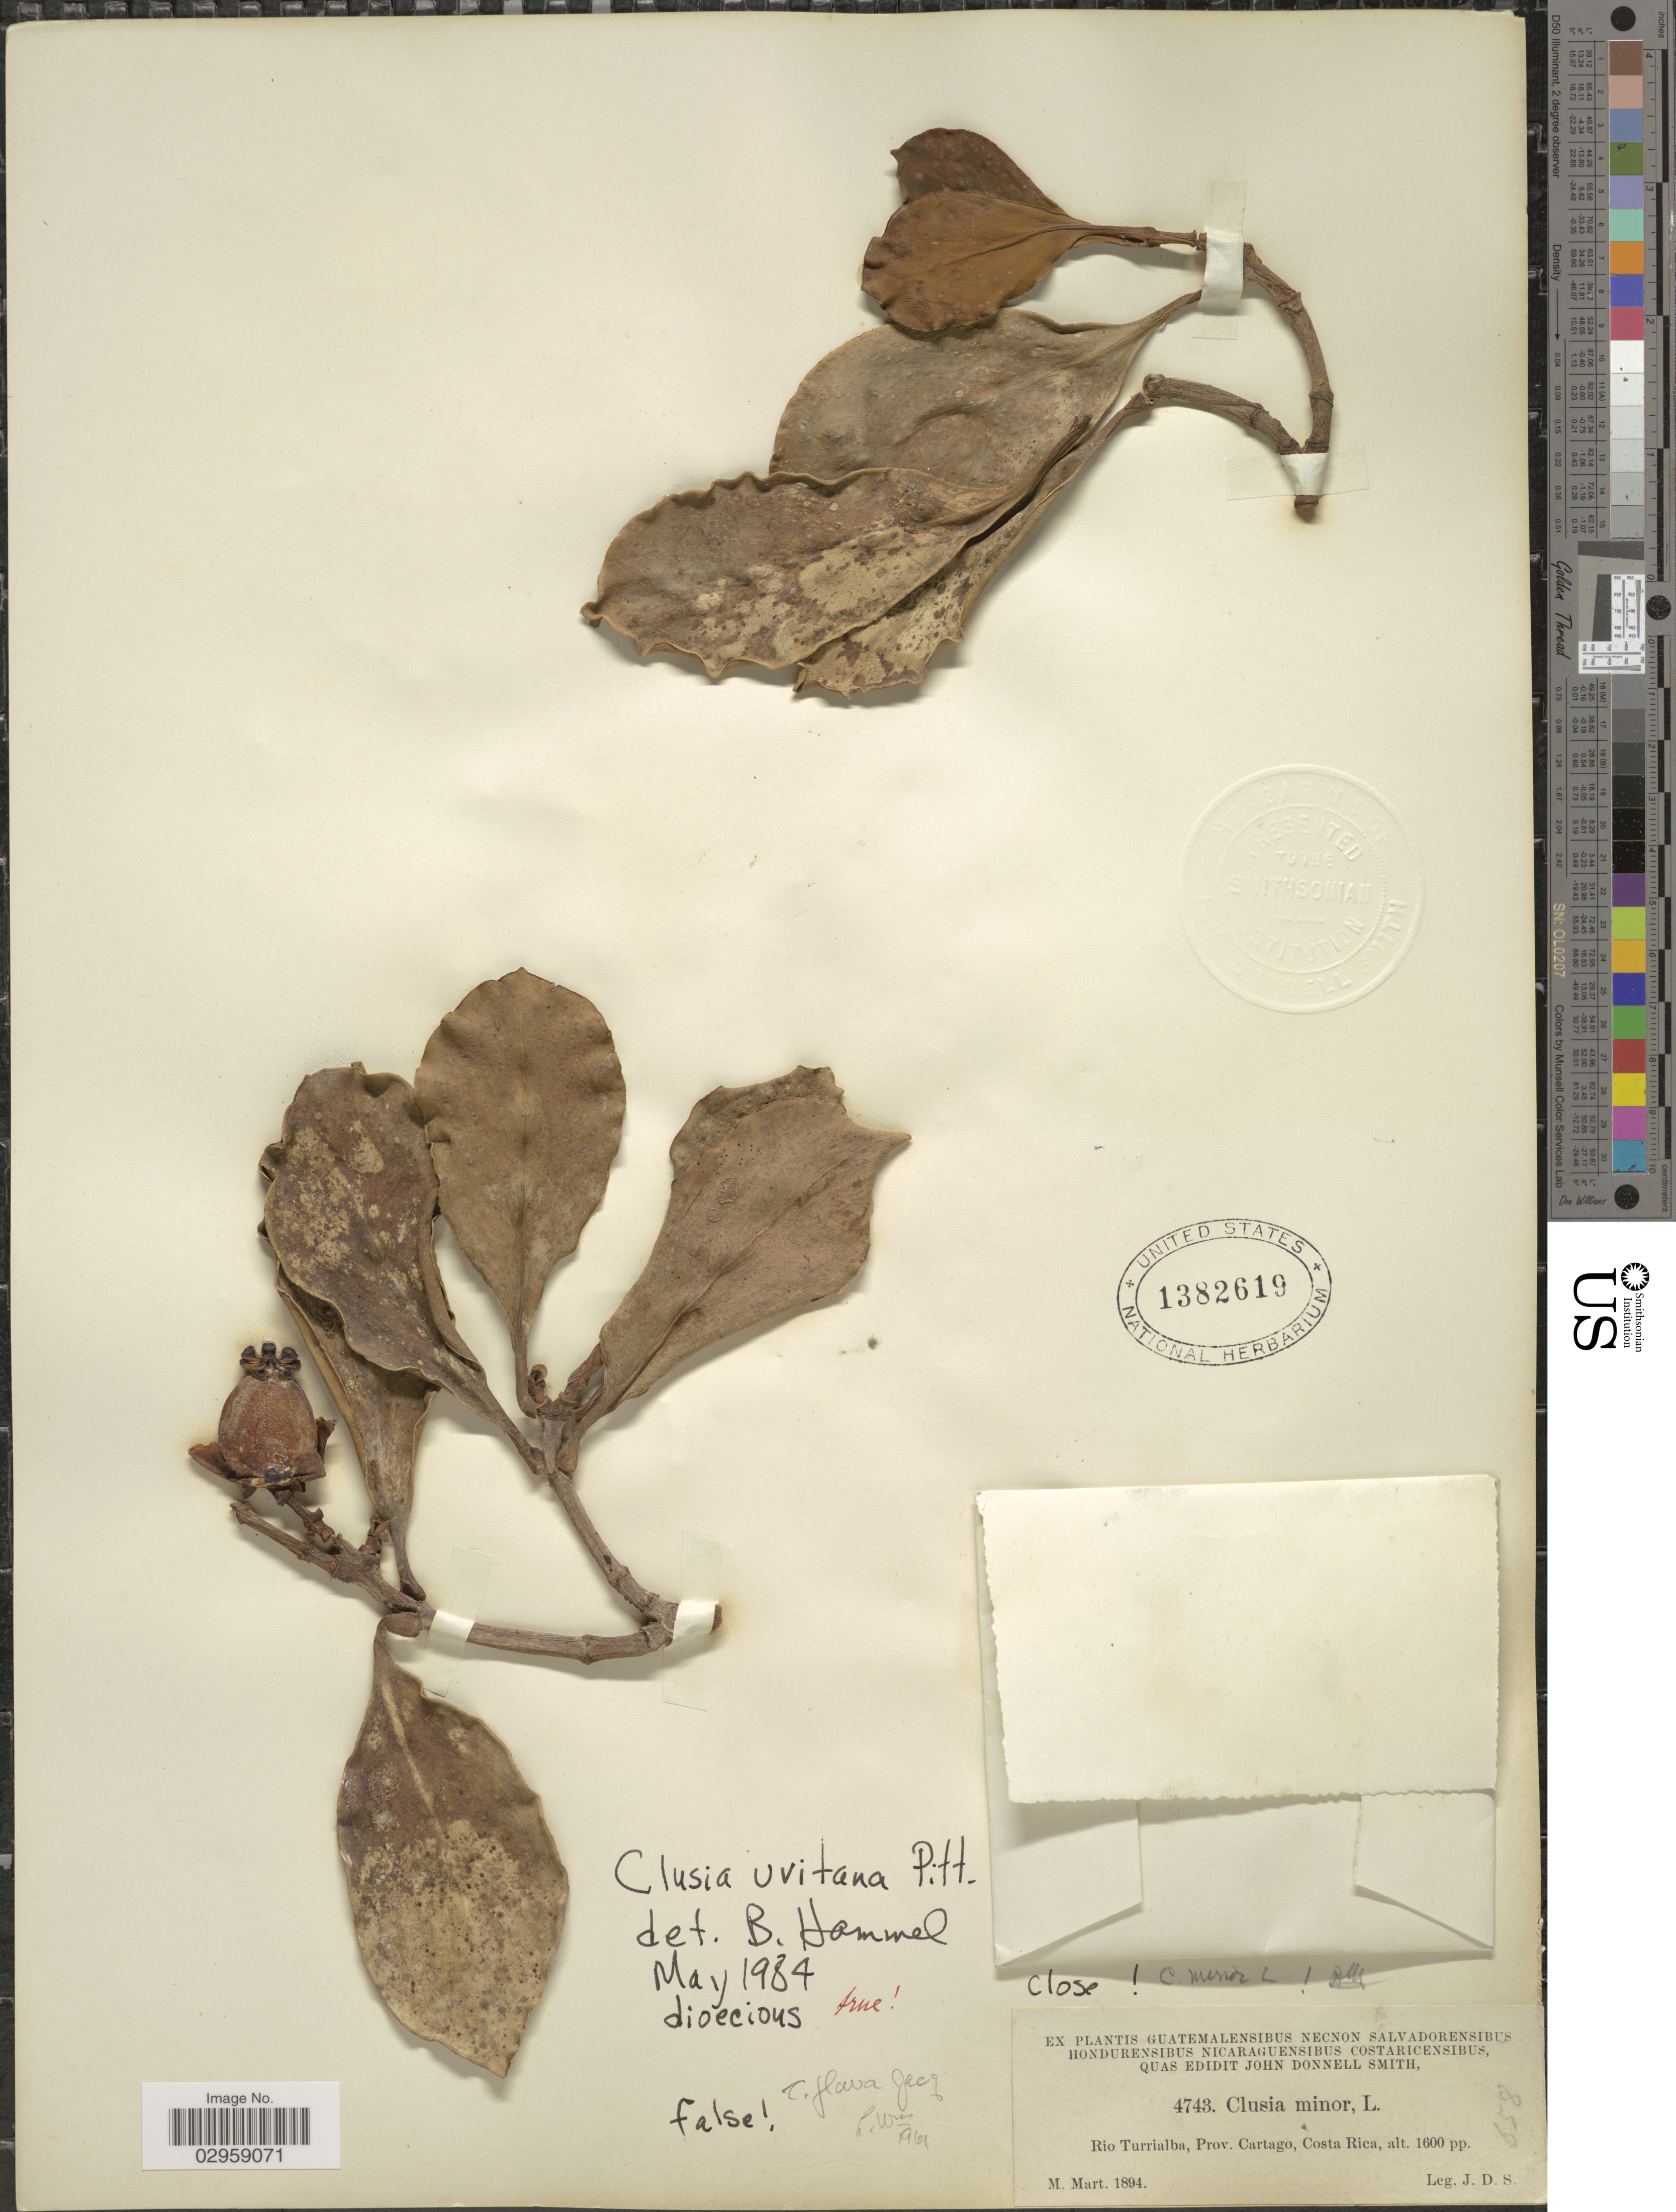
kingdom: Plantae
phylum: Tracheophyta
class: Magnoliopsida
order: Malpighiales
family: Clusiaceae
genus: Clusia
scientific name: Clusia uvitana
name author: Pittier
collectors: J. Donnell Smith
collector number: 4743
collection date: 1894-03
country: Costa Rica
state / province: Cartago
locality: Rio Turrialba.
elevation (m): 488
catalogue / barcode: US 1382619